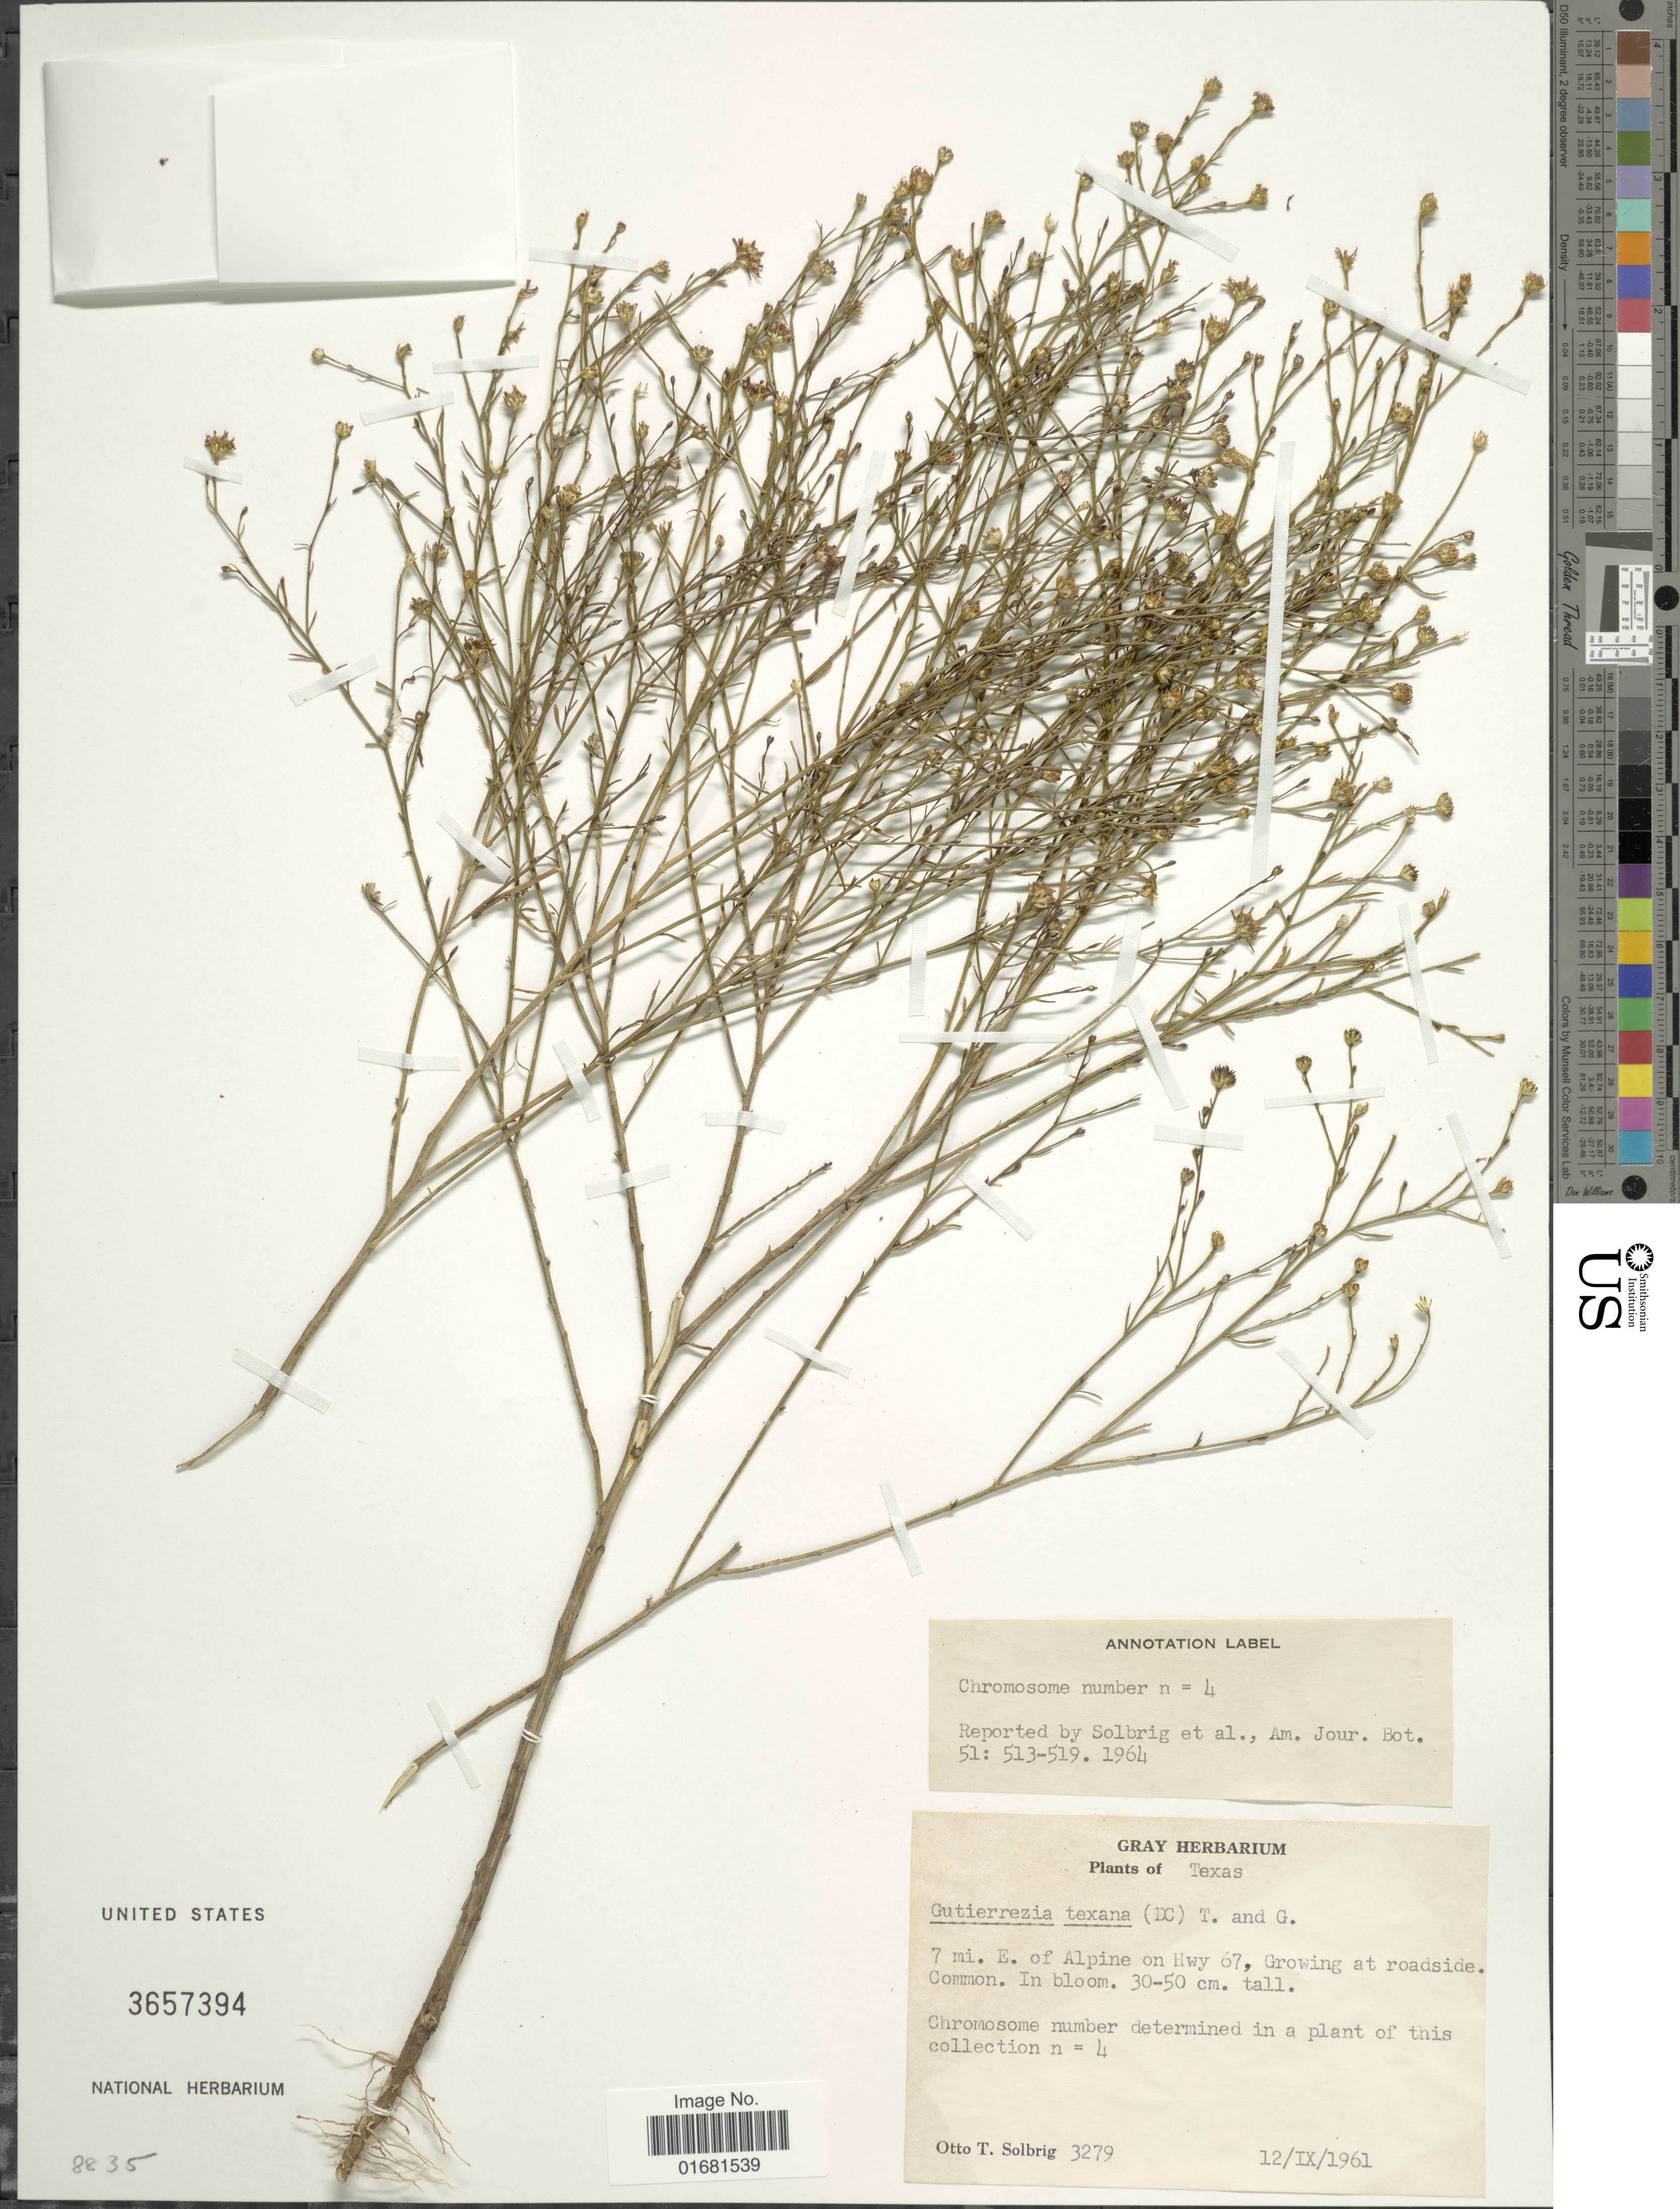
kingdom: Plantae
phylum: Tracheophyta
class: Magnoliopsida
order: Asterales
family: Asteraceae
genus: Gutierrezia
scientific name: Gutierrezia texana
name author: (DC.) Torr. & A. Gray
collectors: O. T. Solbrig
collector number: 3279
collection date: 1961-09-12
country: United States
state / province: Texas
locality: Texas. 7 mi. E. of Alpine on Hwy 67. Growing at roadside.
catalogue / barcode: US 3657394